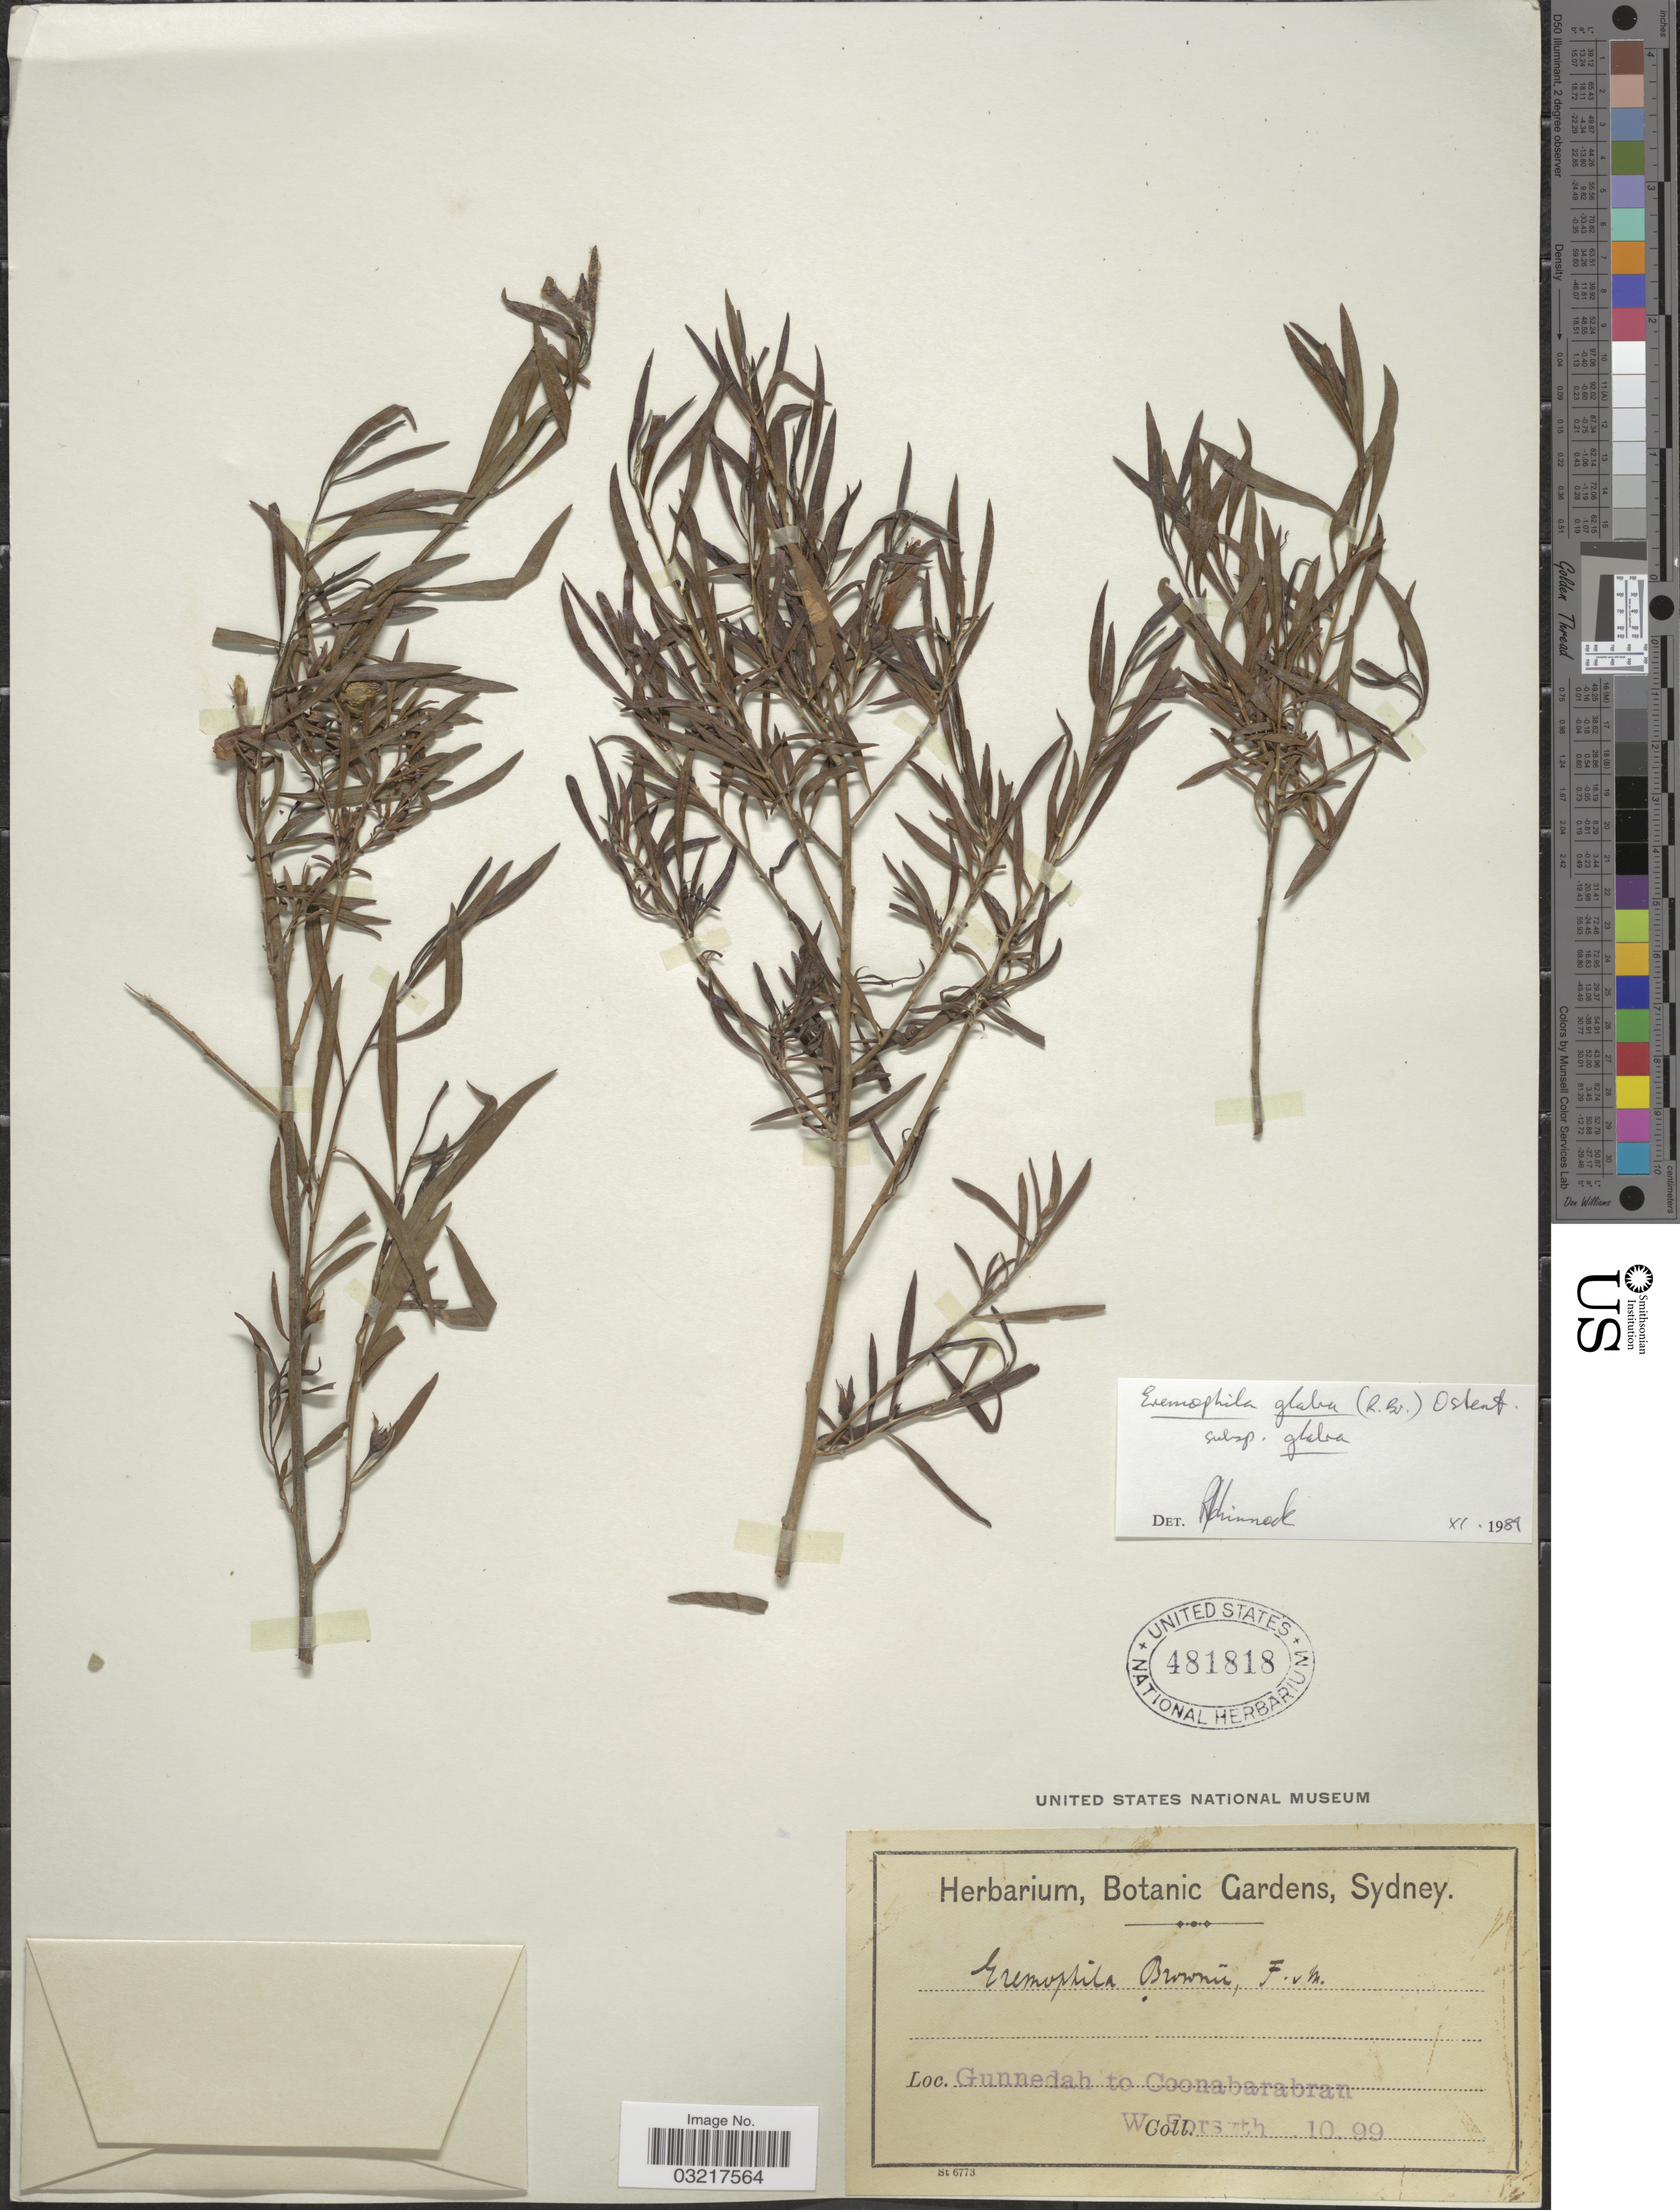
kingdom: Plantae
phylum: Tracheophyta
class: Magnoliopsida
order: Lamiales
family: Scrophulariaceae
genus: Eremophila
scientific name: Eremophila glabra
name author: (R. Br.) Ostenf.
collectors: W. Forsyth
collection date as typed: Transcribed d/m/y: /10/99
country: Australia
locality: Gunnedah to Coonabarabran.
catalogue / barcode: US 481818